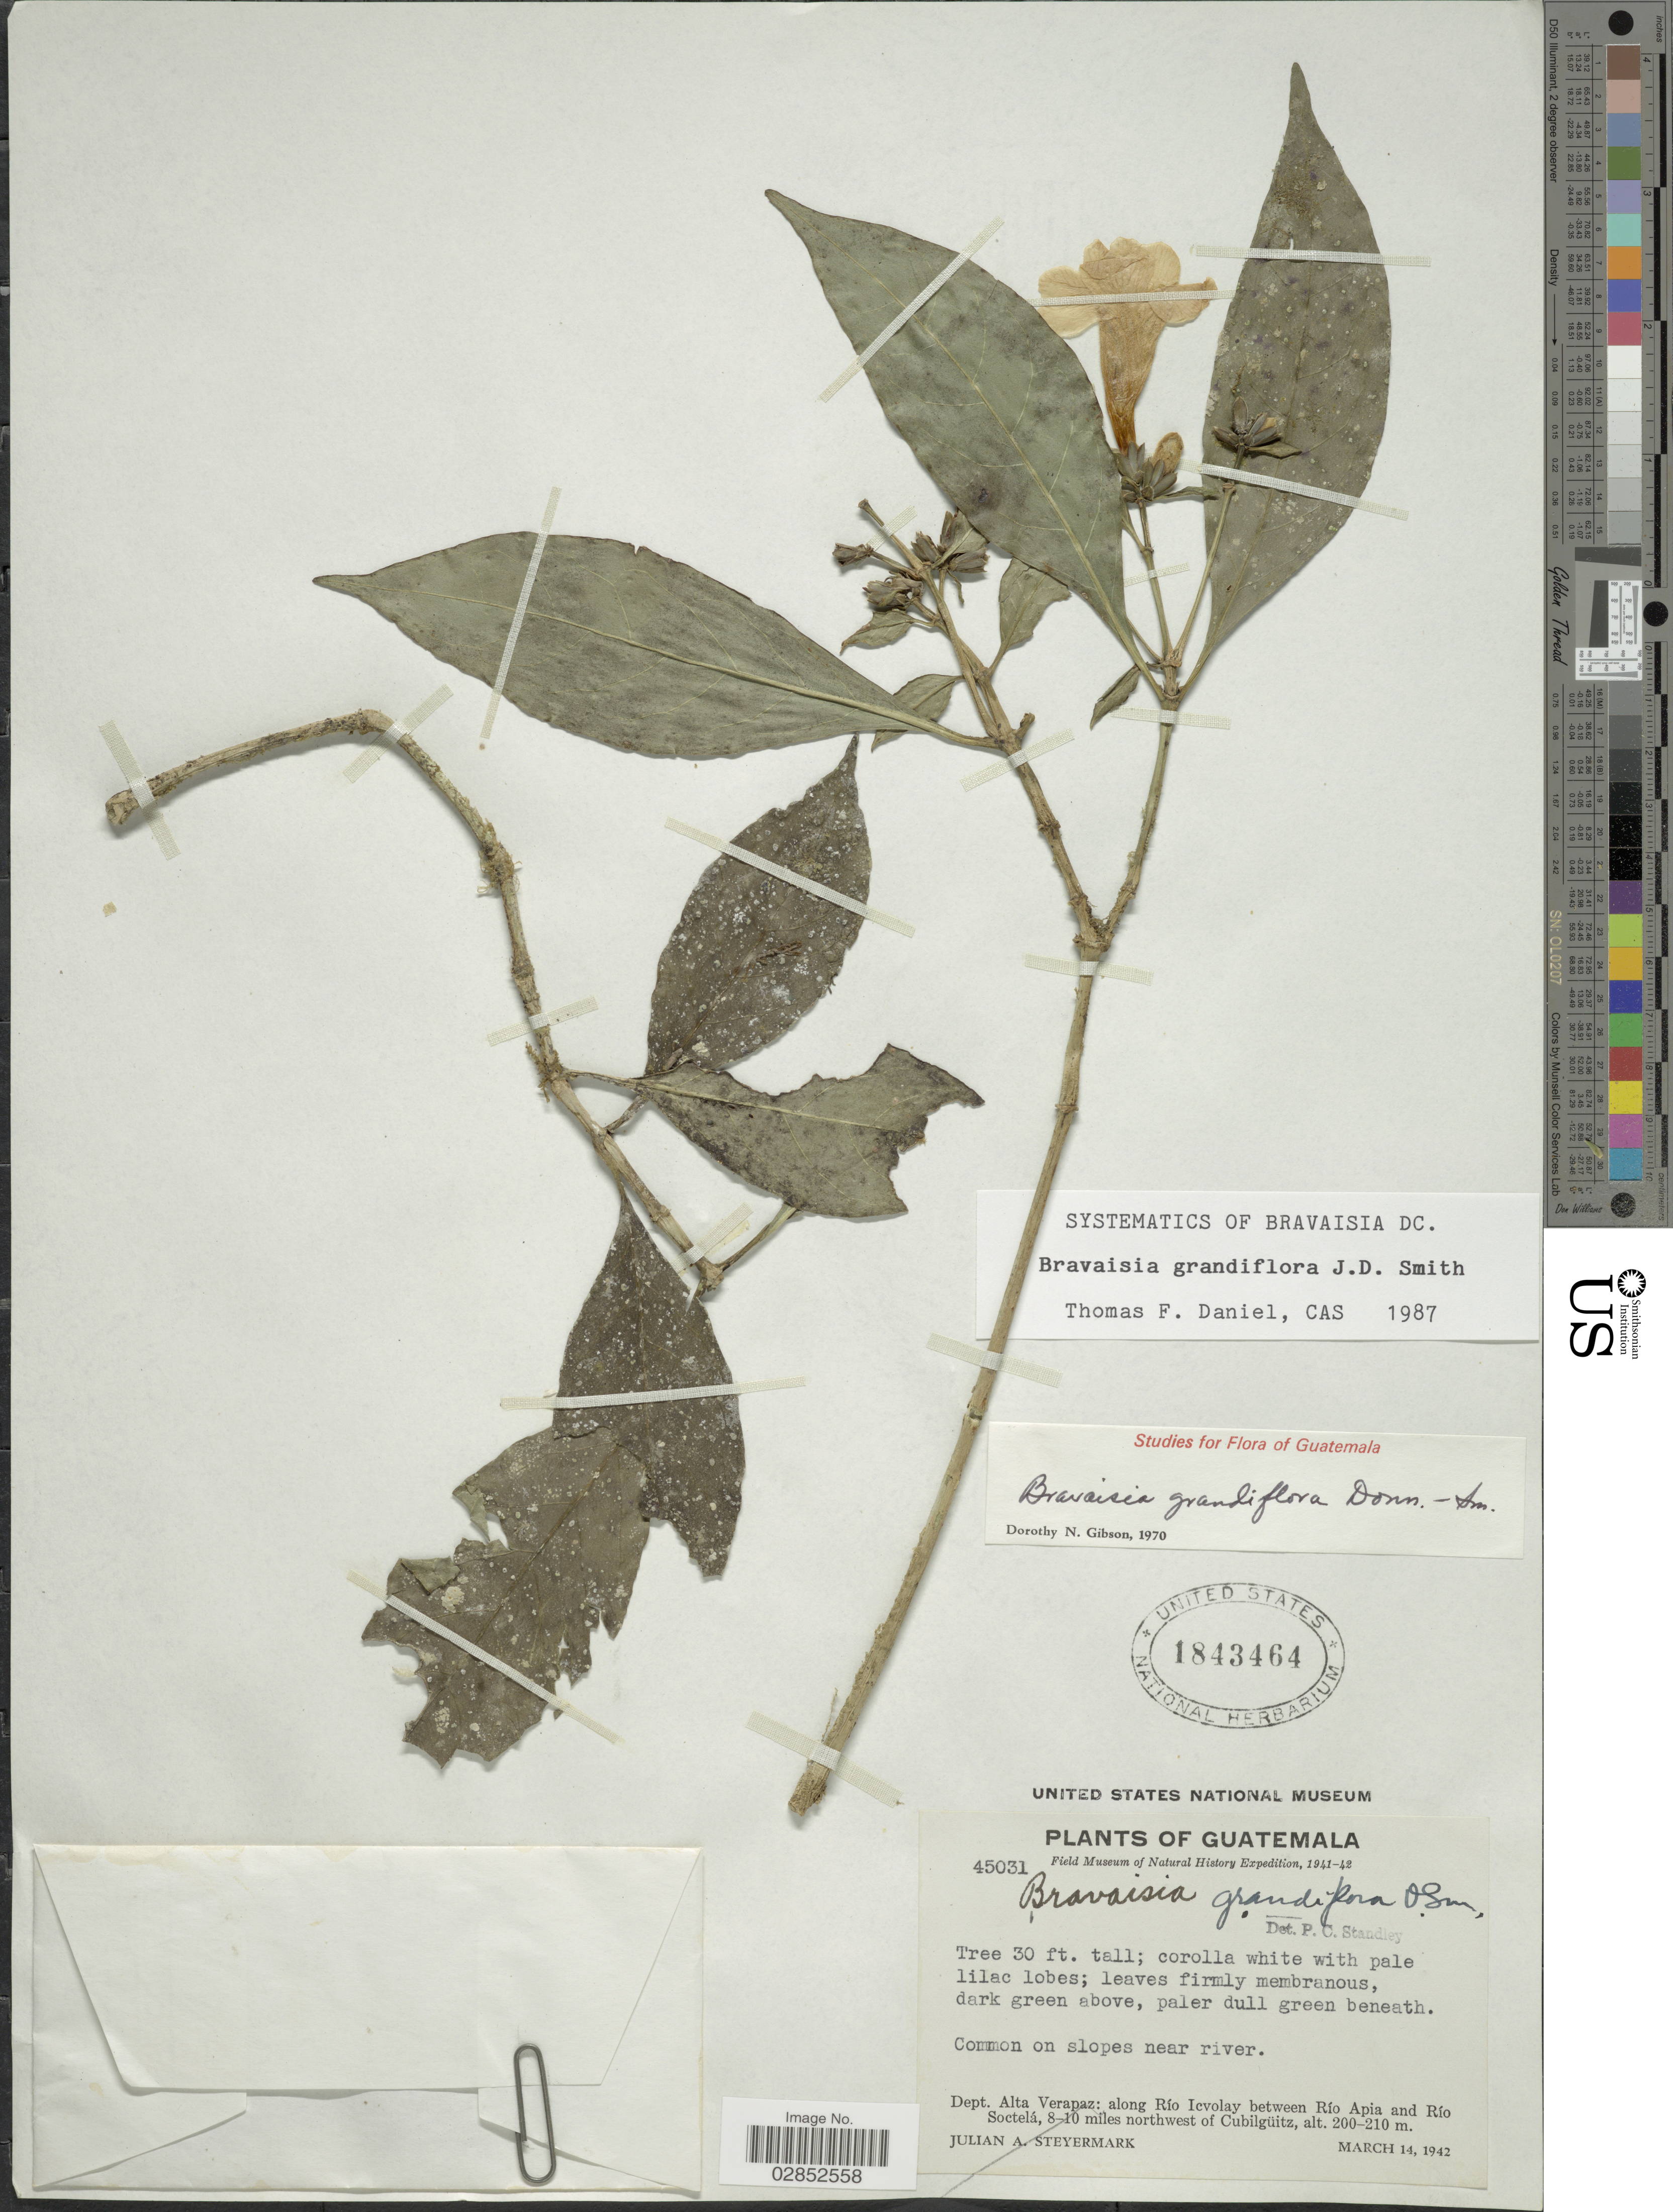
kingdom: Plantae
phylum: Tracheophyta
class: Magnoliopsida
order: Lamiales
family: Acanthaceae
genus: Bravaisia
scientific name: Bravaisia grandiflora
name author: Donn. Sm.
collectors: J. Steyermark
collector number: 45031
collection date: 1942-03-14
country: Guatemala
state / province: Alta Verapaz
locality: Dept. Alta Verapaz: along Río Icvolay between Río Apia and Río Soctelá, 8-10 miles northwest of Cubilgüitz.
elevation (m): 200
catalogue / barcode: US 1843464